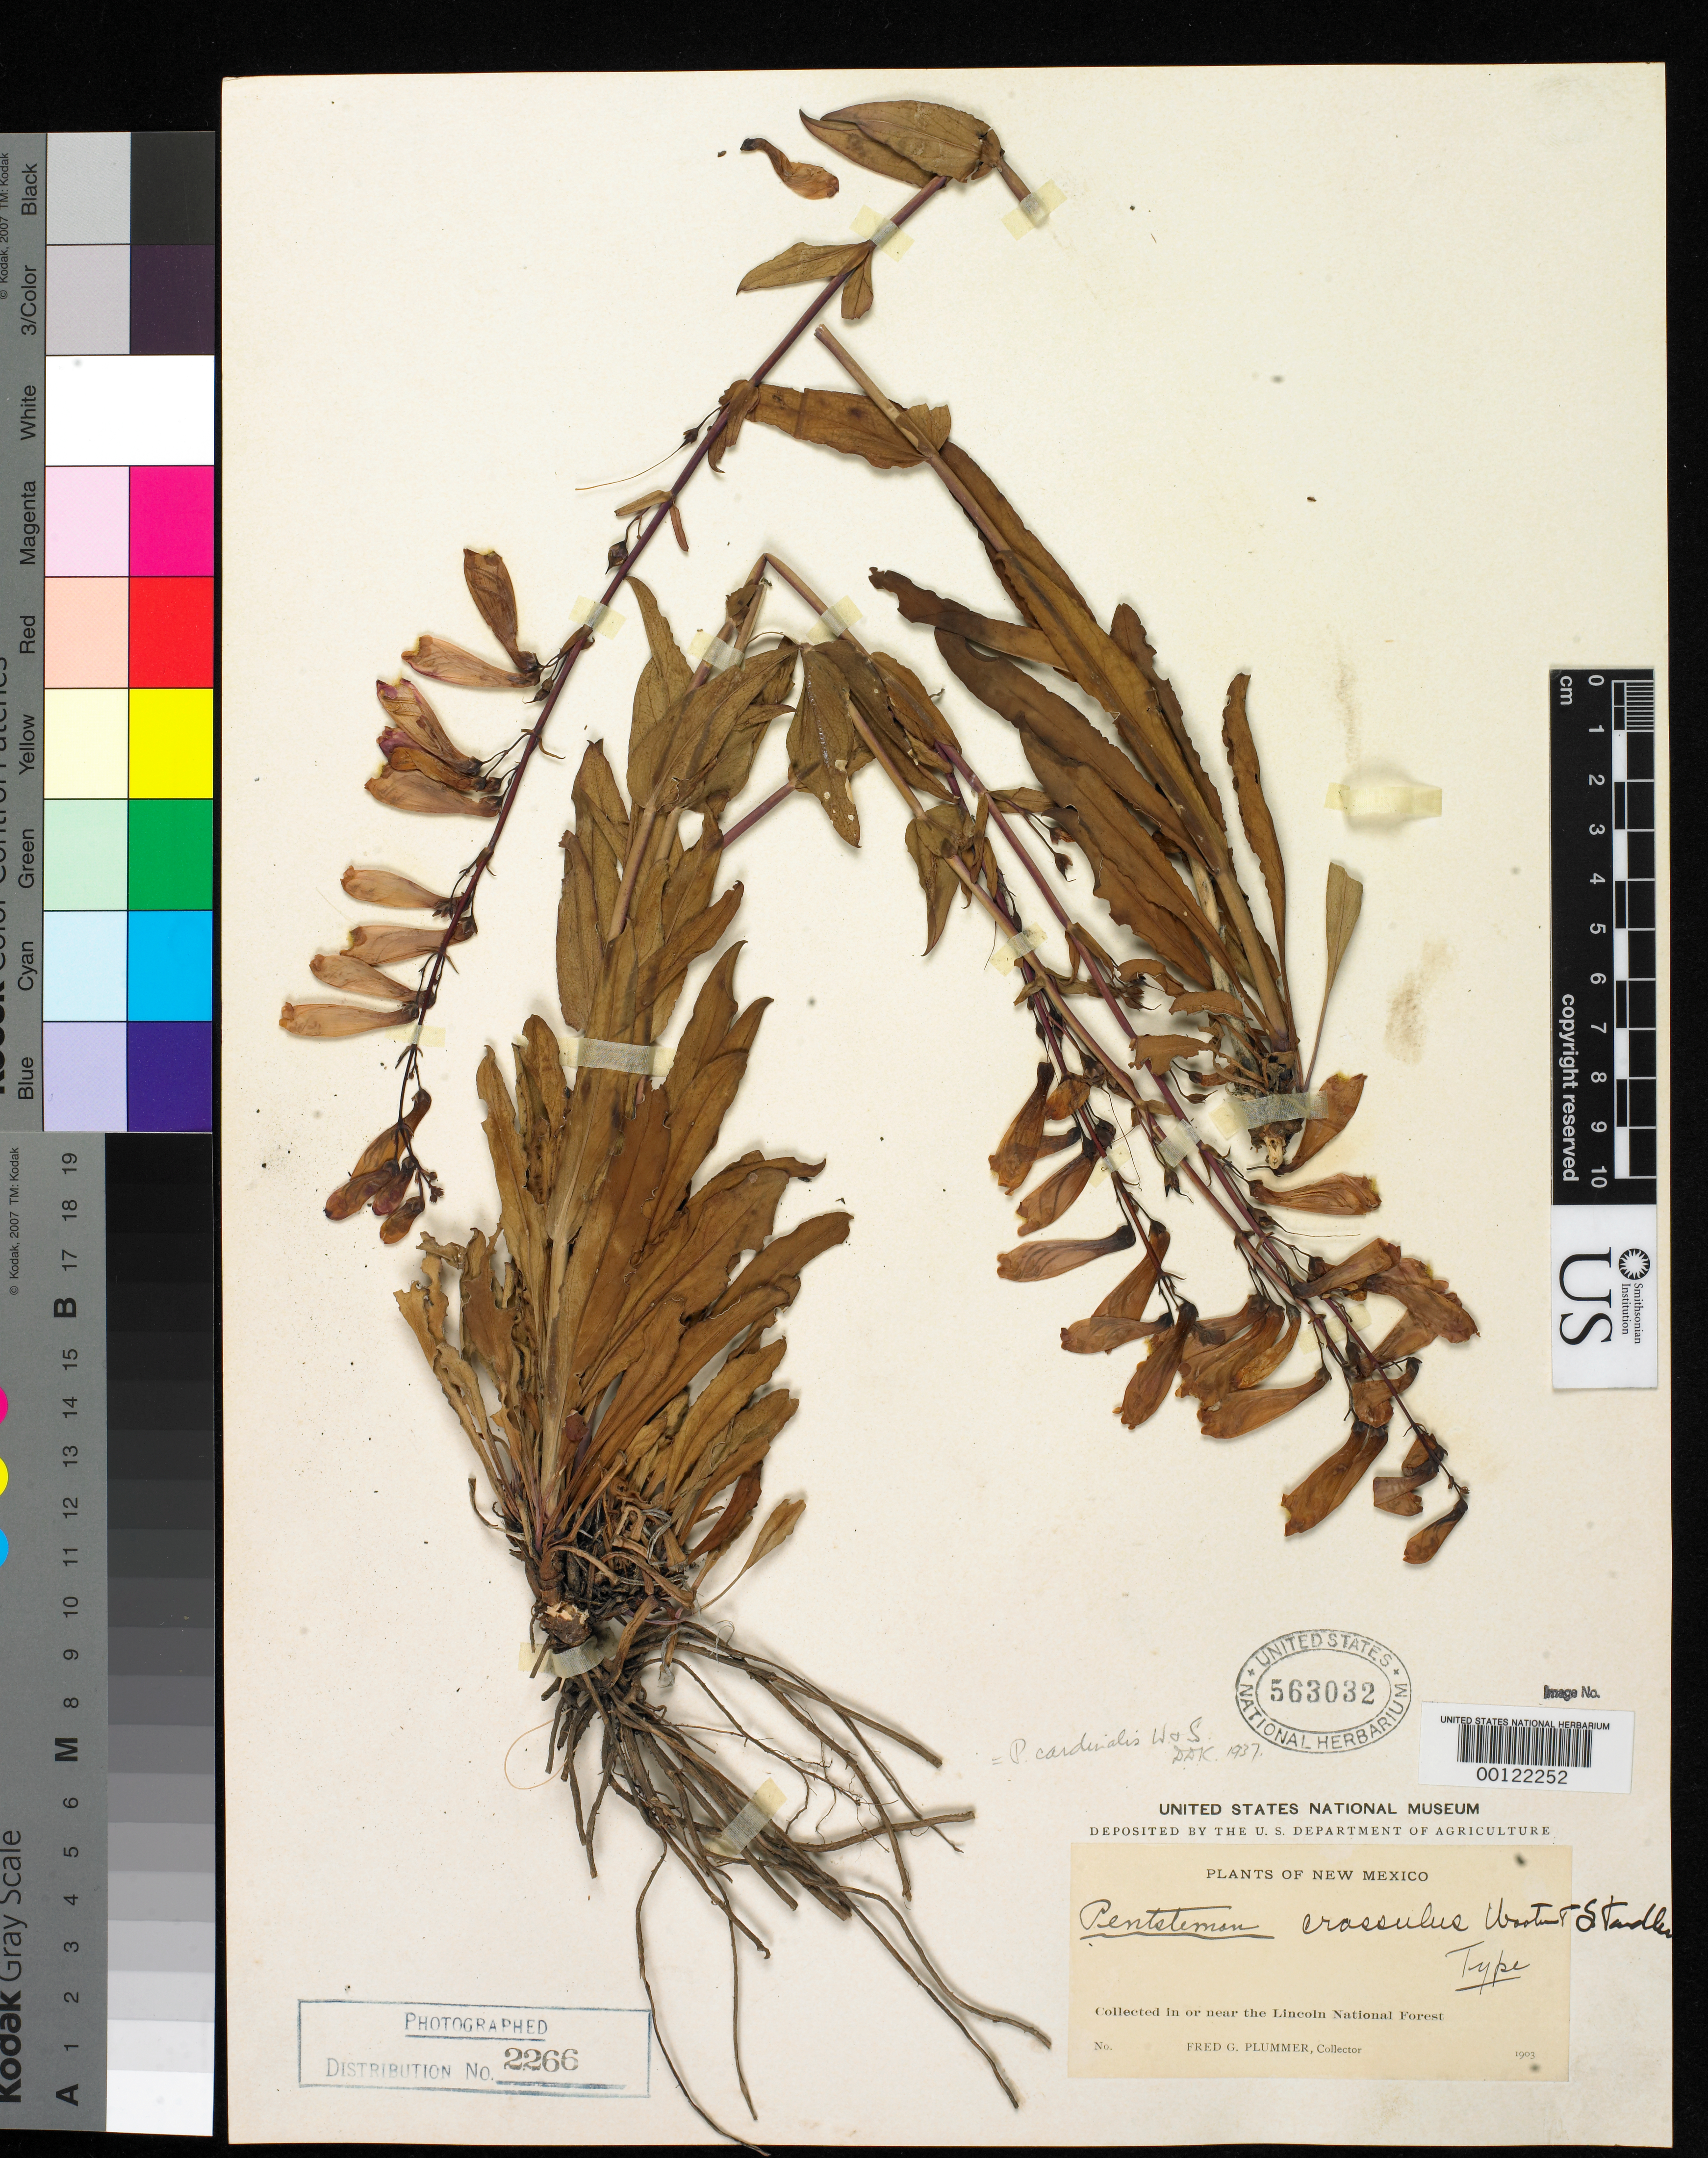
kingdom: Plantae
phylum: Tracheophyta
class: Magnoliopsida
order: Lamiales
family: Plantaginaceae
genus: Penstemon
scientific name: Penstemon crassulus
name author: Wooton & Standl.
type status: Holotype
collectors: F. Plummer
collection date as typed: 1903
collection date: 1903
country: United States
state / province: New Mexico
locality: Lincoln National Forest.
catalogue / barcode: US 563032